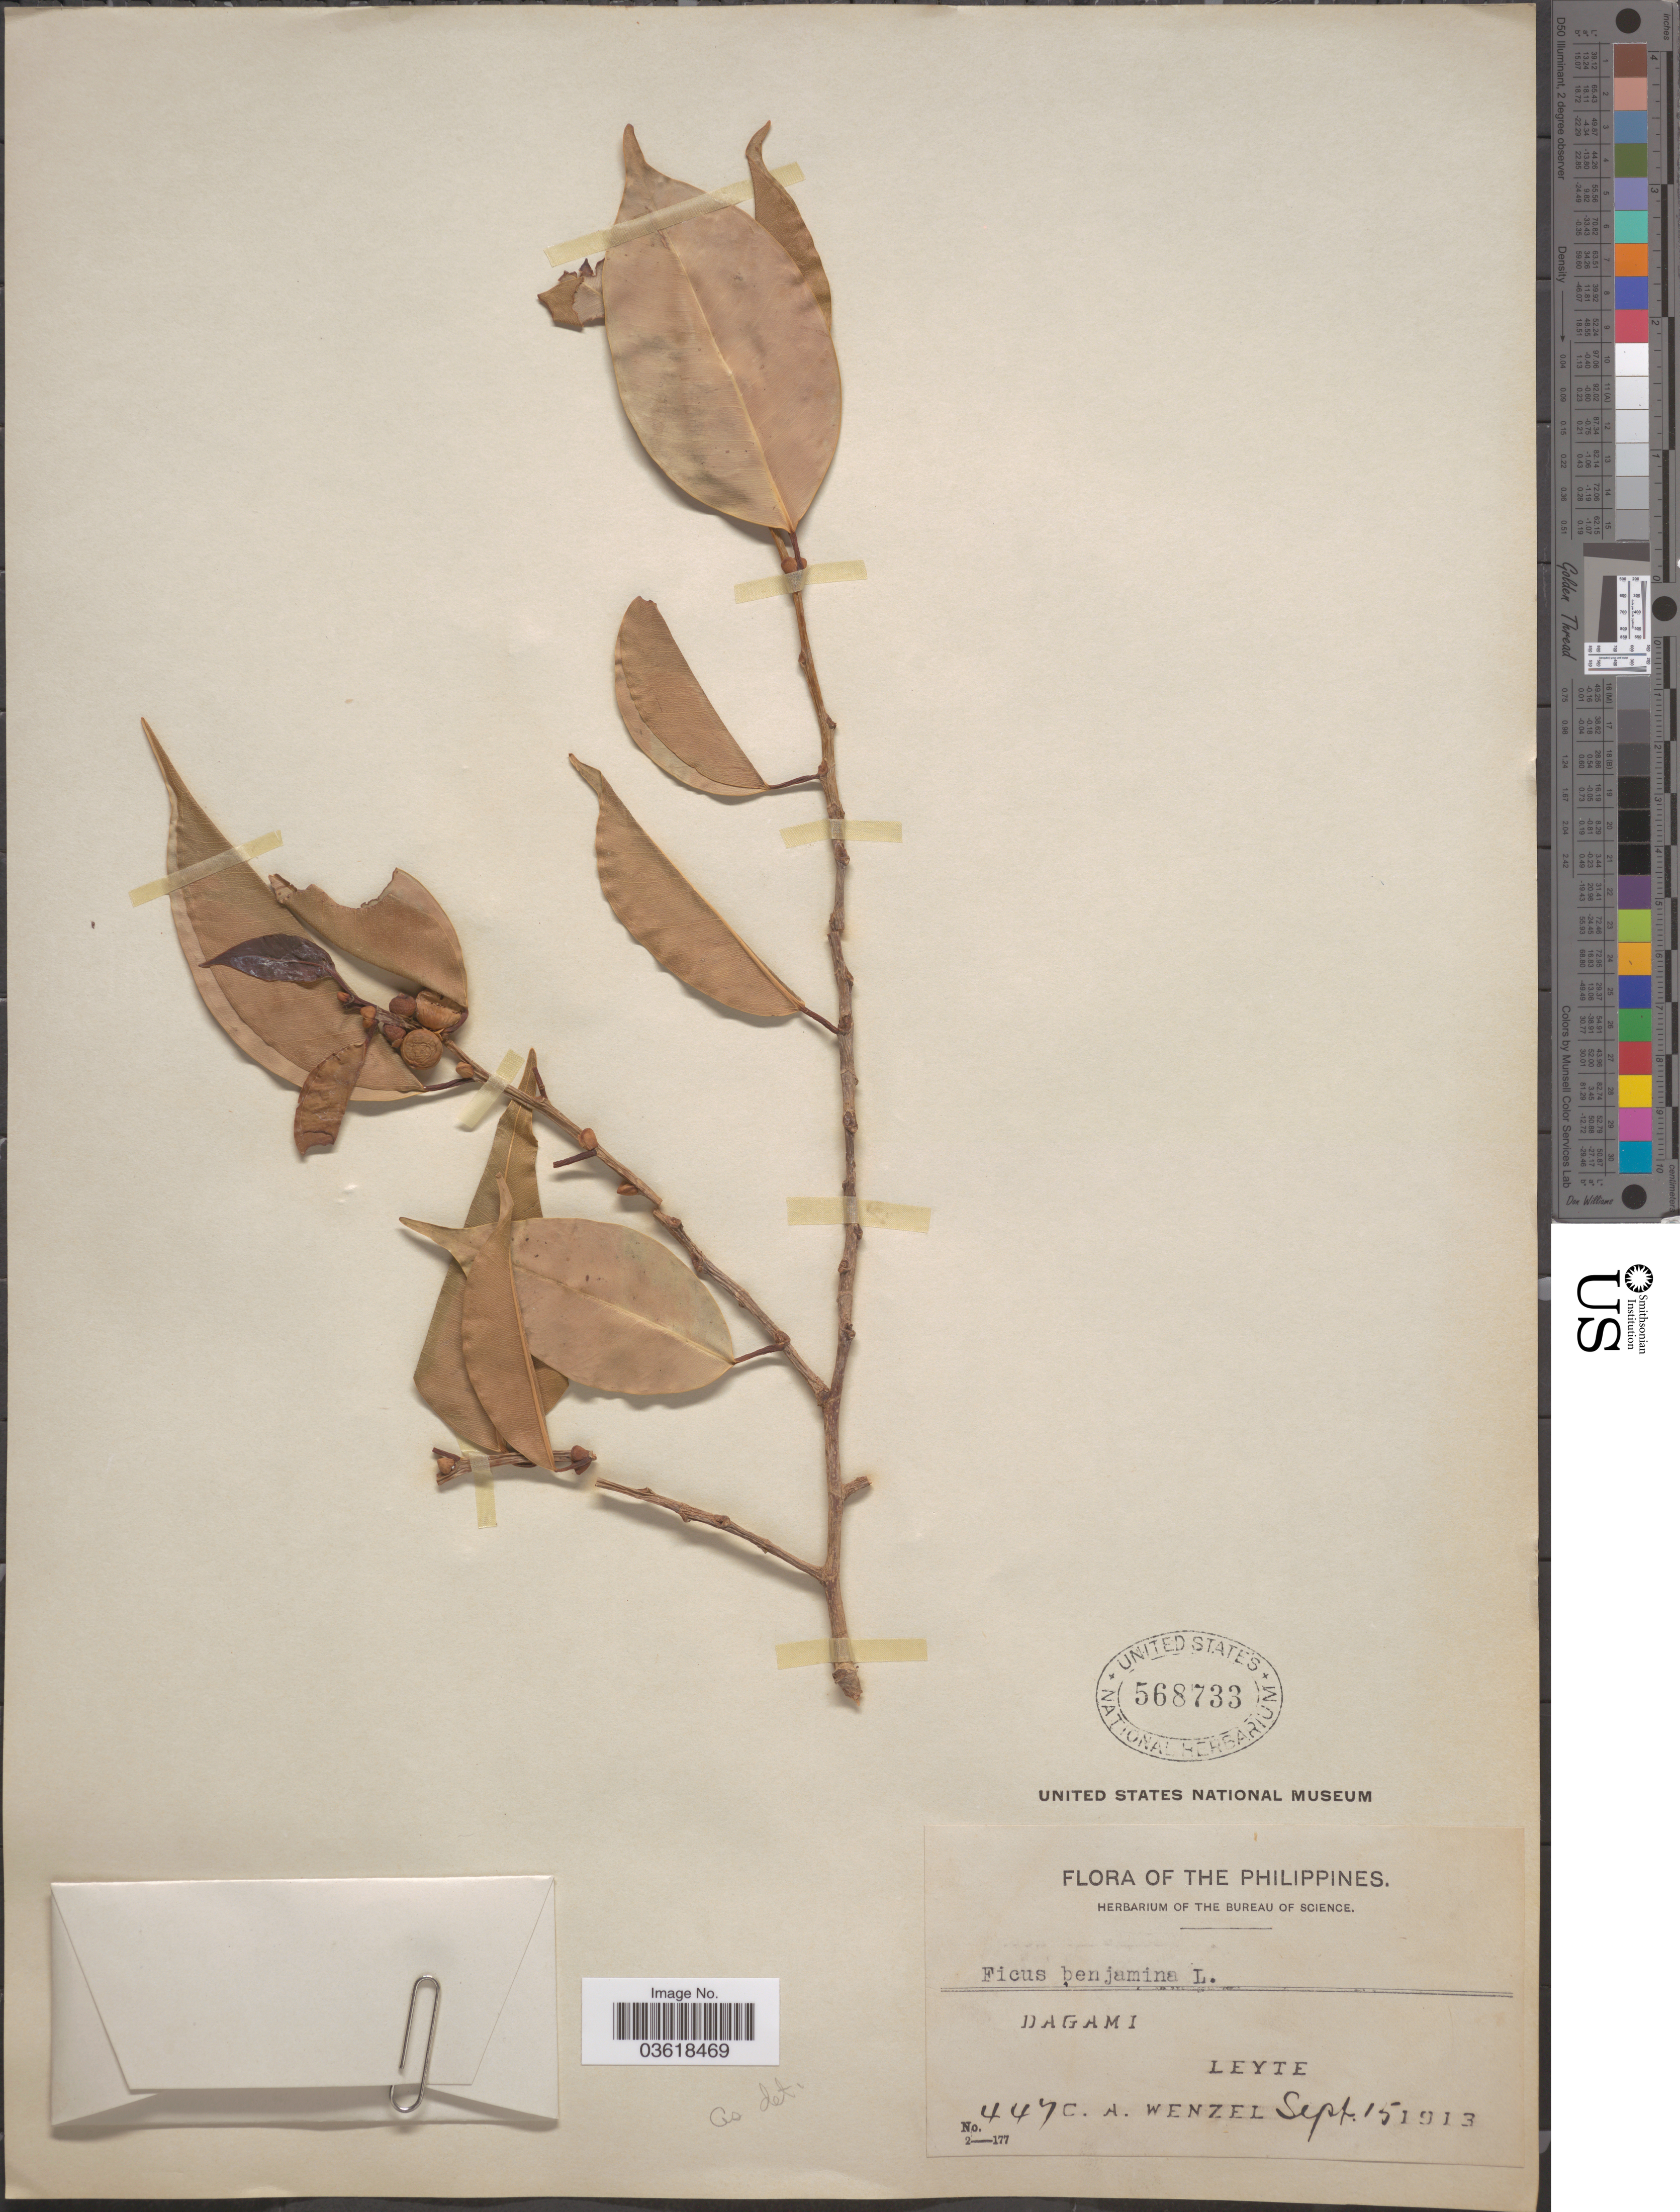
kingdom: Plantae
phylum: Tracheophyta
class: Magnoliopsida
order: Rosales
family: Moraceae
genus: Ficus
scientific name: Ficus benjamina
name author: L.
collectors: C. Wenzel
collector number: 447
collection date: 1913-09-15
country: Philippines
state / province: Eastern Visayas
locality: Dagami. Leyte.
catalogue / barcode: US 568733